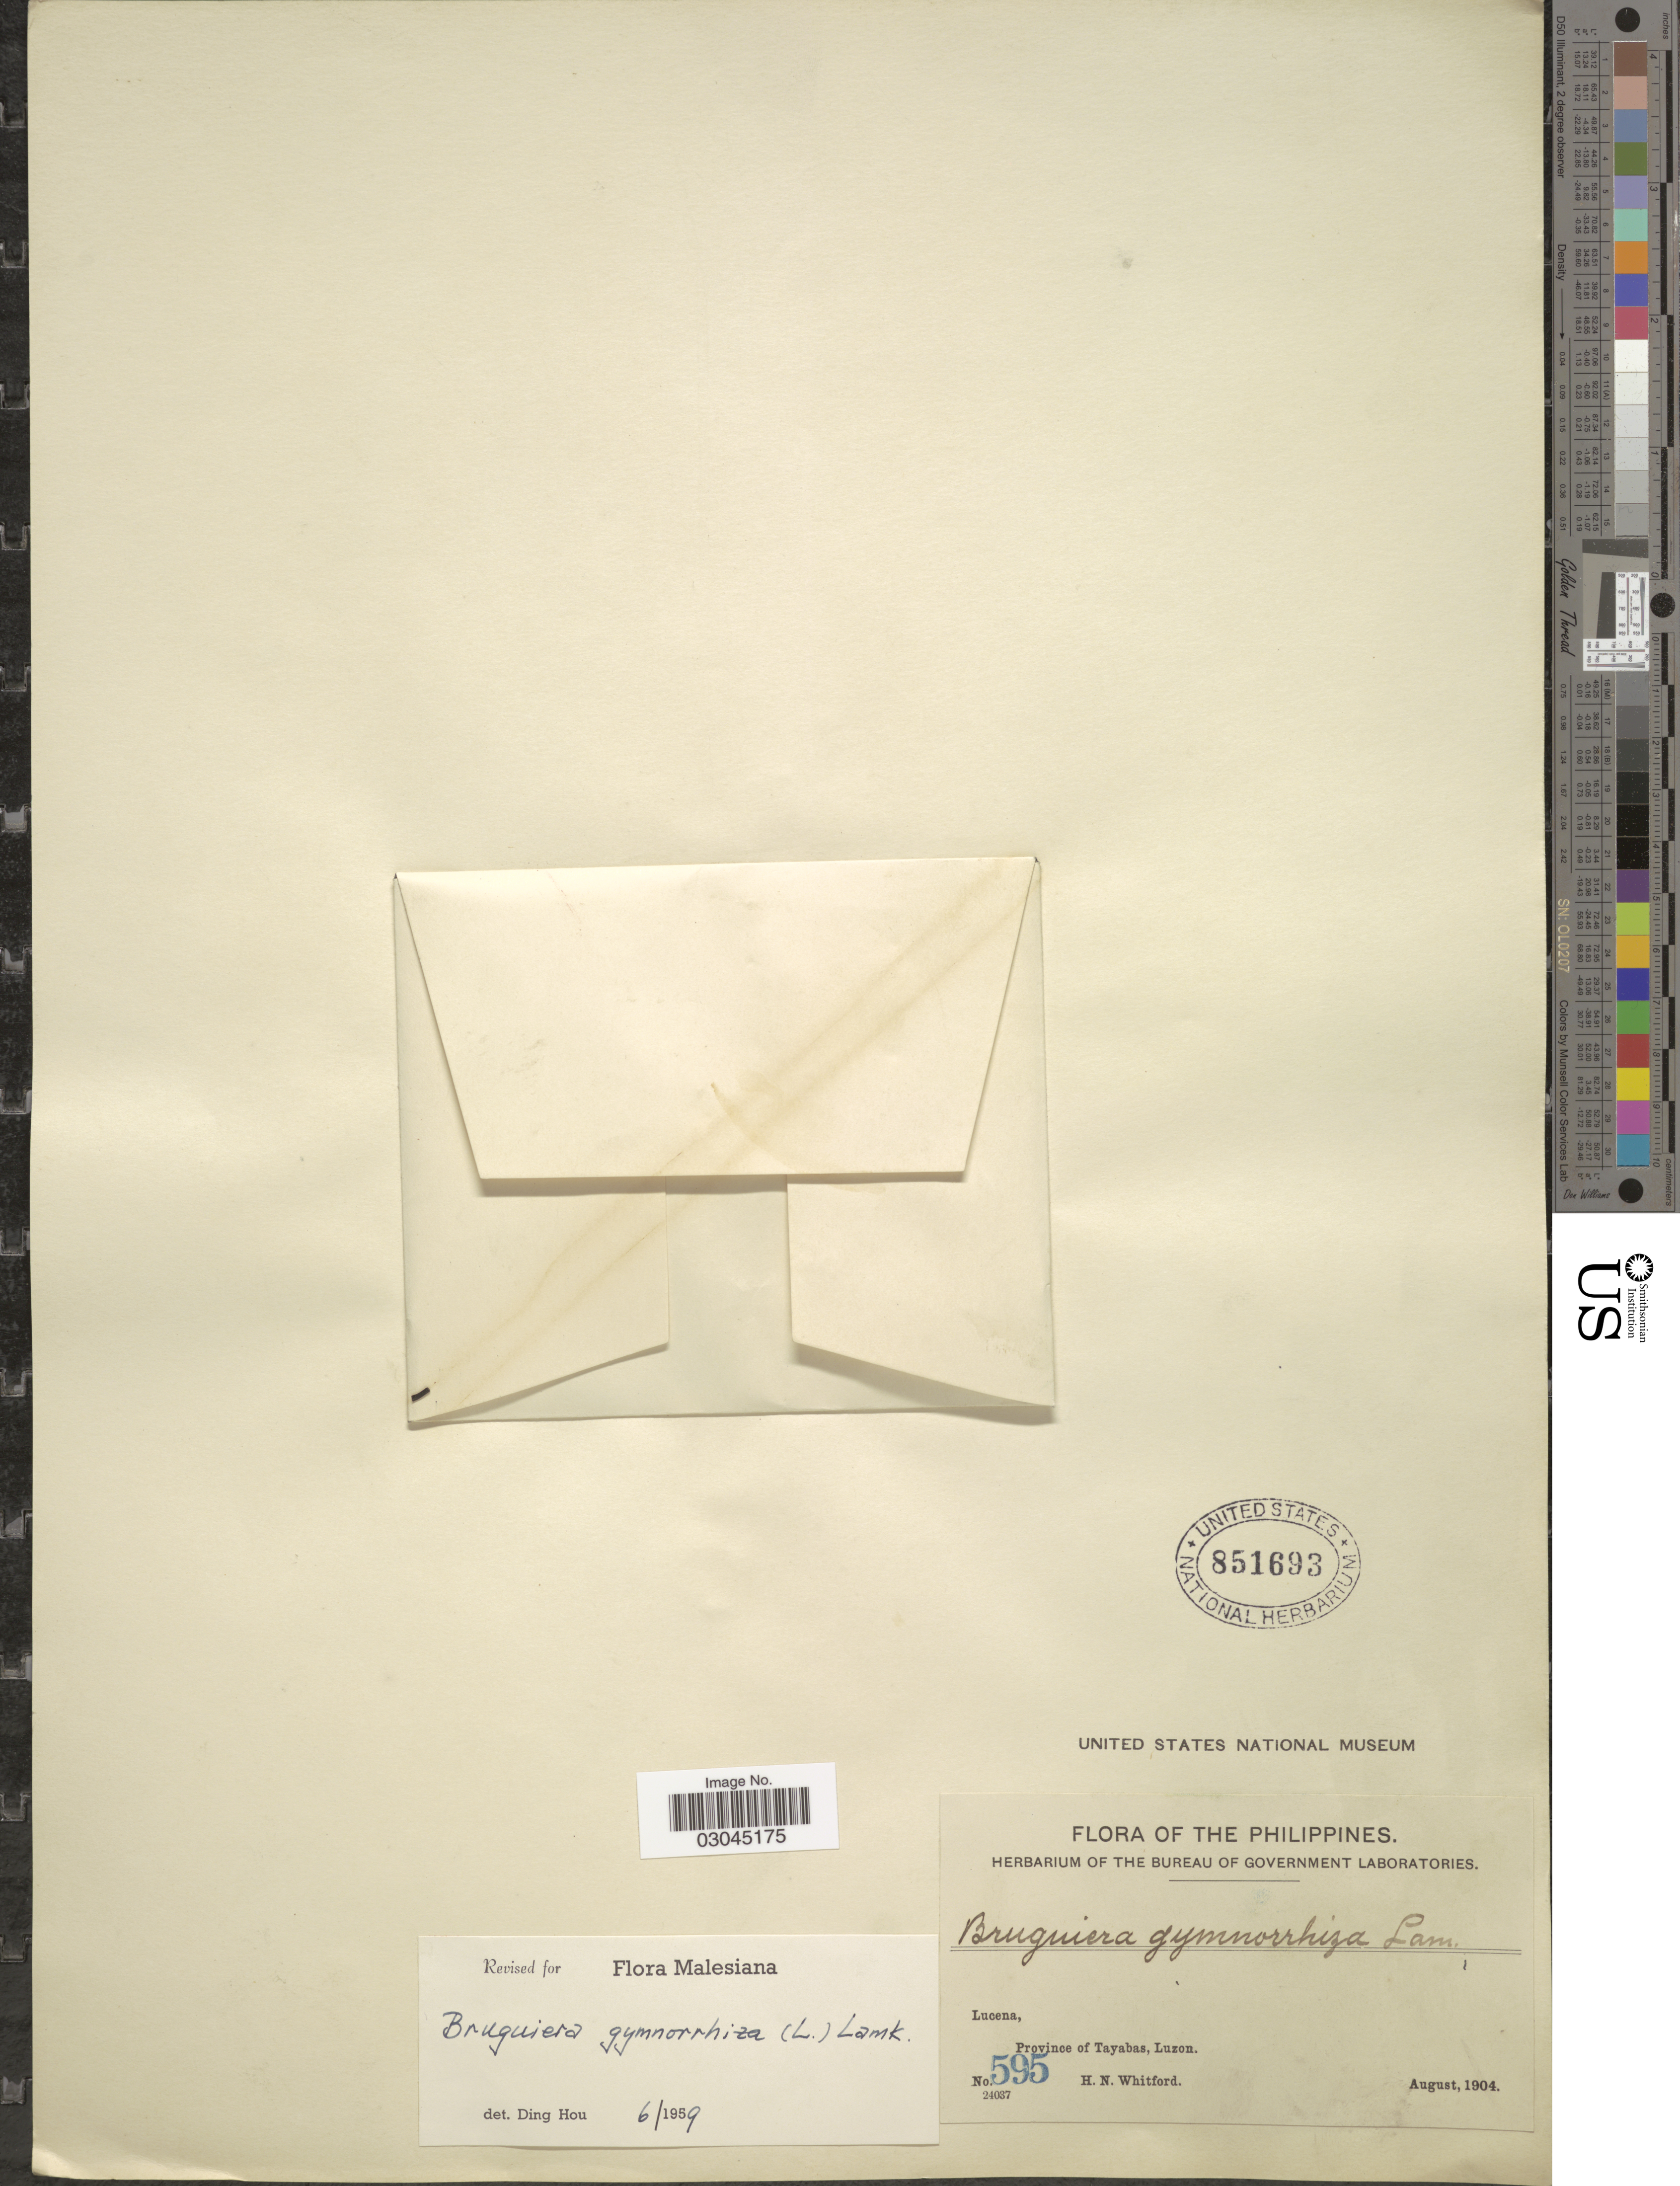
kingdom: Plantae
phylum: Tracheophyta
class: Magnoliopsida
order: Malpighiales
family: Rhizophoraceae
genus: Bruguiera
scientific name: Bruguiera gymnorhiza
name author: (L.) Savigny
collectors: H. N. Whitford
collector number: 595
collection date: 1904-08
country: Philippines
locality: Lucena, Province of Tayabas, Luzon.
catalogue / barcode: US 851693